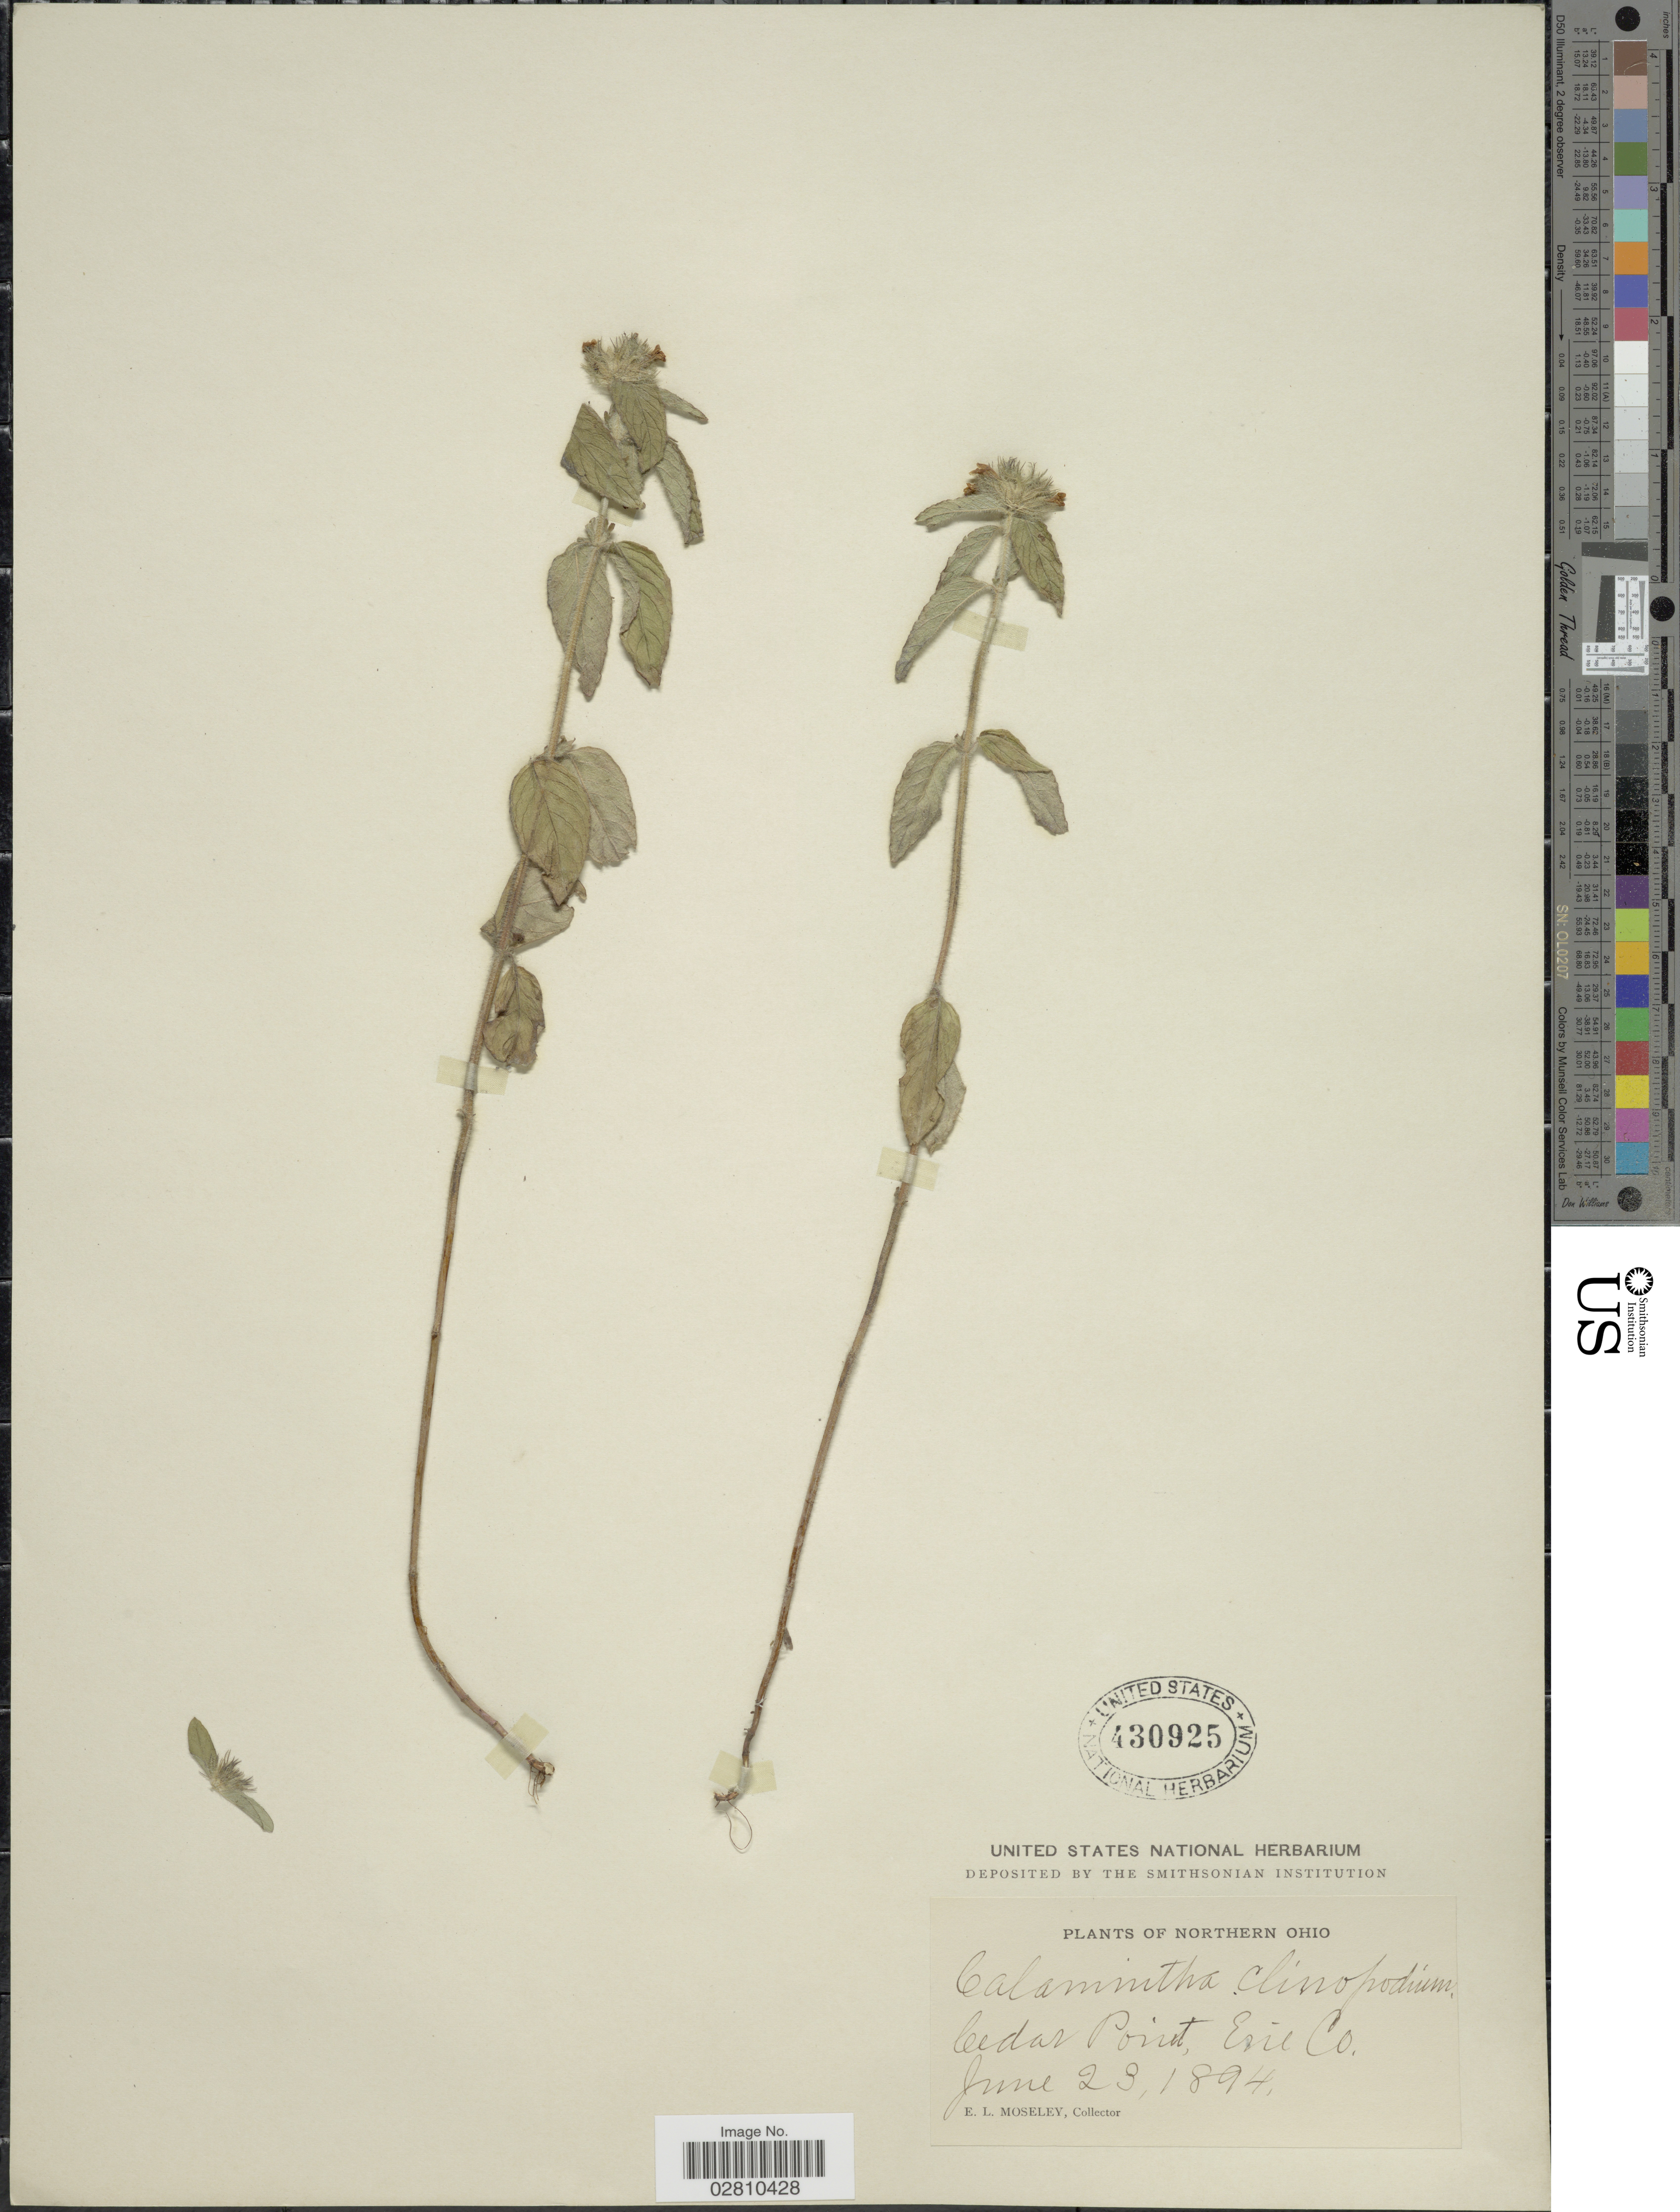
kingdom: Plantae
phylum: Tracheophyta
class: Magnoliopsida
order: Lamiales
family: Lamiaceae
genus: Clinopodium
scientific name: Clinopodium vulgare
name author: L.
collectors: E. Moseley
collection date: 1894-06-23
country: United States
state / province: Ohio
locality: Northern Ohio. Cedar Point, Erie Co.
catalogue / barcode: US 430925